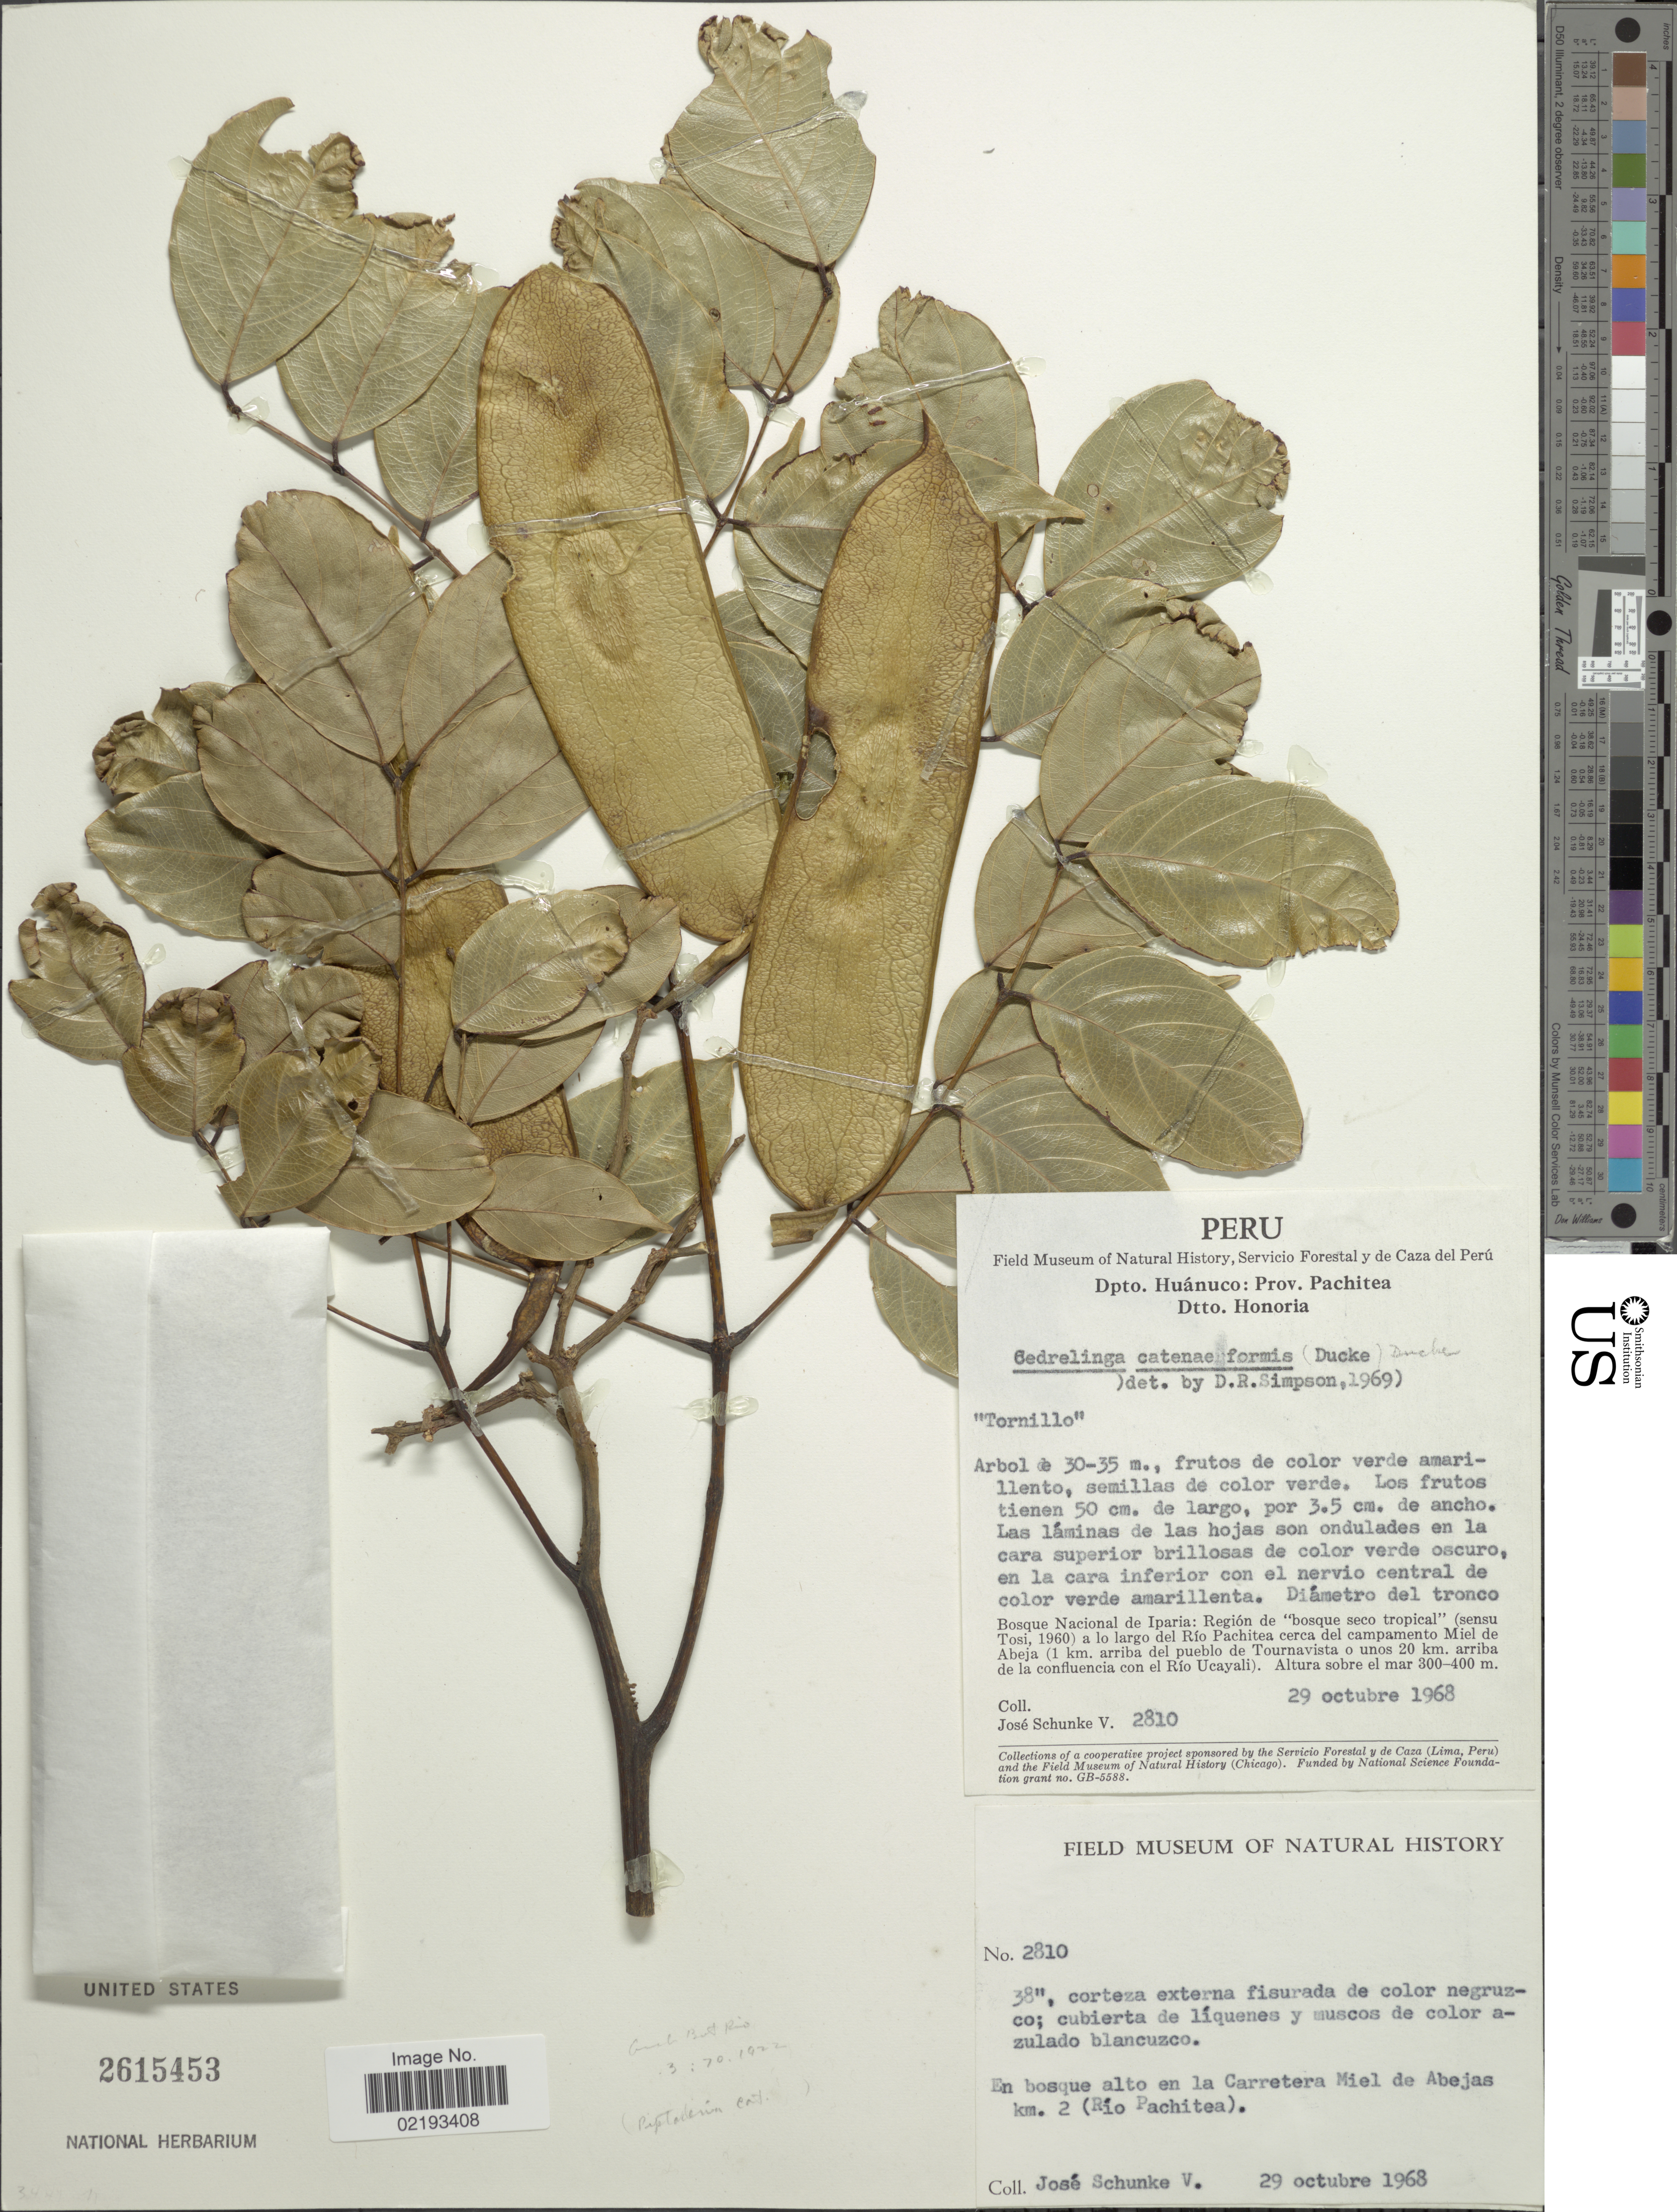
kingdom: Plantae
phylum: Tracheophyta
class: Magnoliopsida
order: Fabales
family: Fabaceae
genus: Cedrelinga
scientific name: Cedrelinga catenaeformis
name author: (Ducke) Ducke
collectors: J. Schunke Vigo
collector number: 2810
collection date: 1968-10-29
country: Peru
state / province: Huánuco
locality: Dpto. Huánuco: Prov. Pachitea Dtto Honoria, Bosque Nacional de Iparia:Región de 'bosque seco tropical' (sensu Tosi, 1960) a lo largo del Río Pachitea cerca del campamento Miel de Abeja (1 km arriba del pueblo de Tournavsta o unos 20 km arriba de la confluencia con el Río Ucayali), En bosque alto en la Carretera Miel de Abejas km 2 (Rio Pachitea)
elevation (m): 300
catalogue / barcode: US 2615453